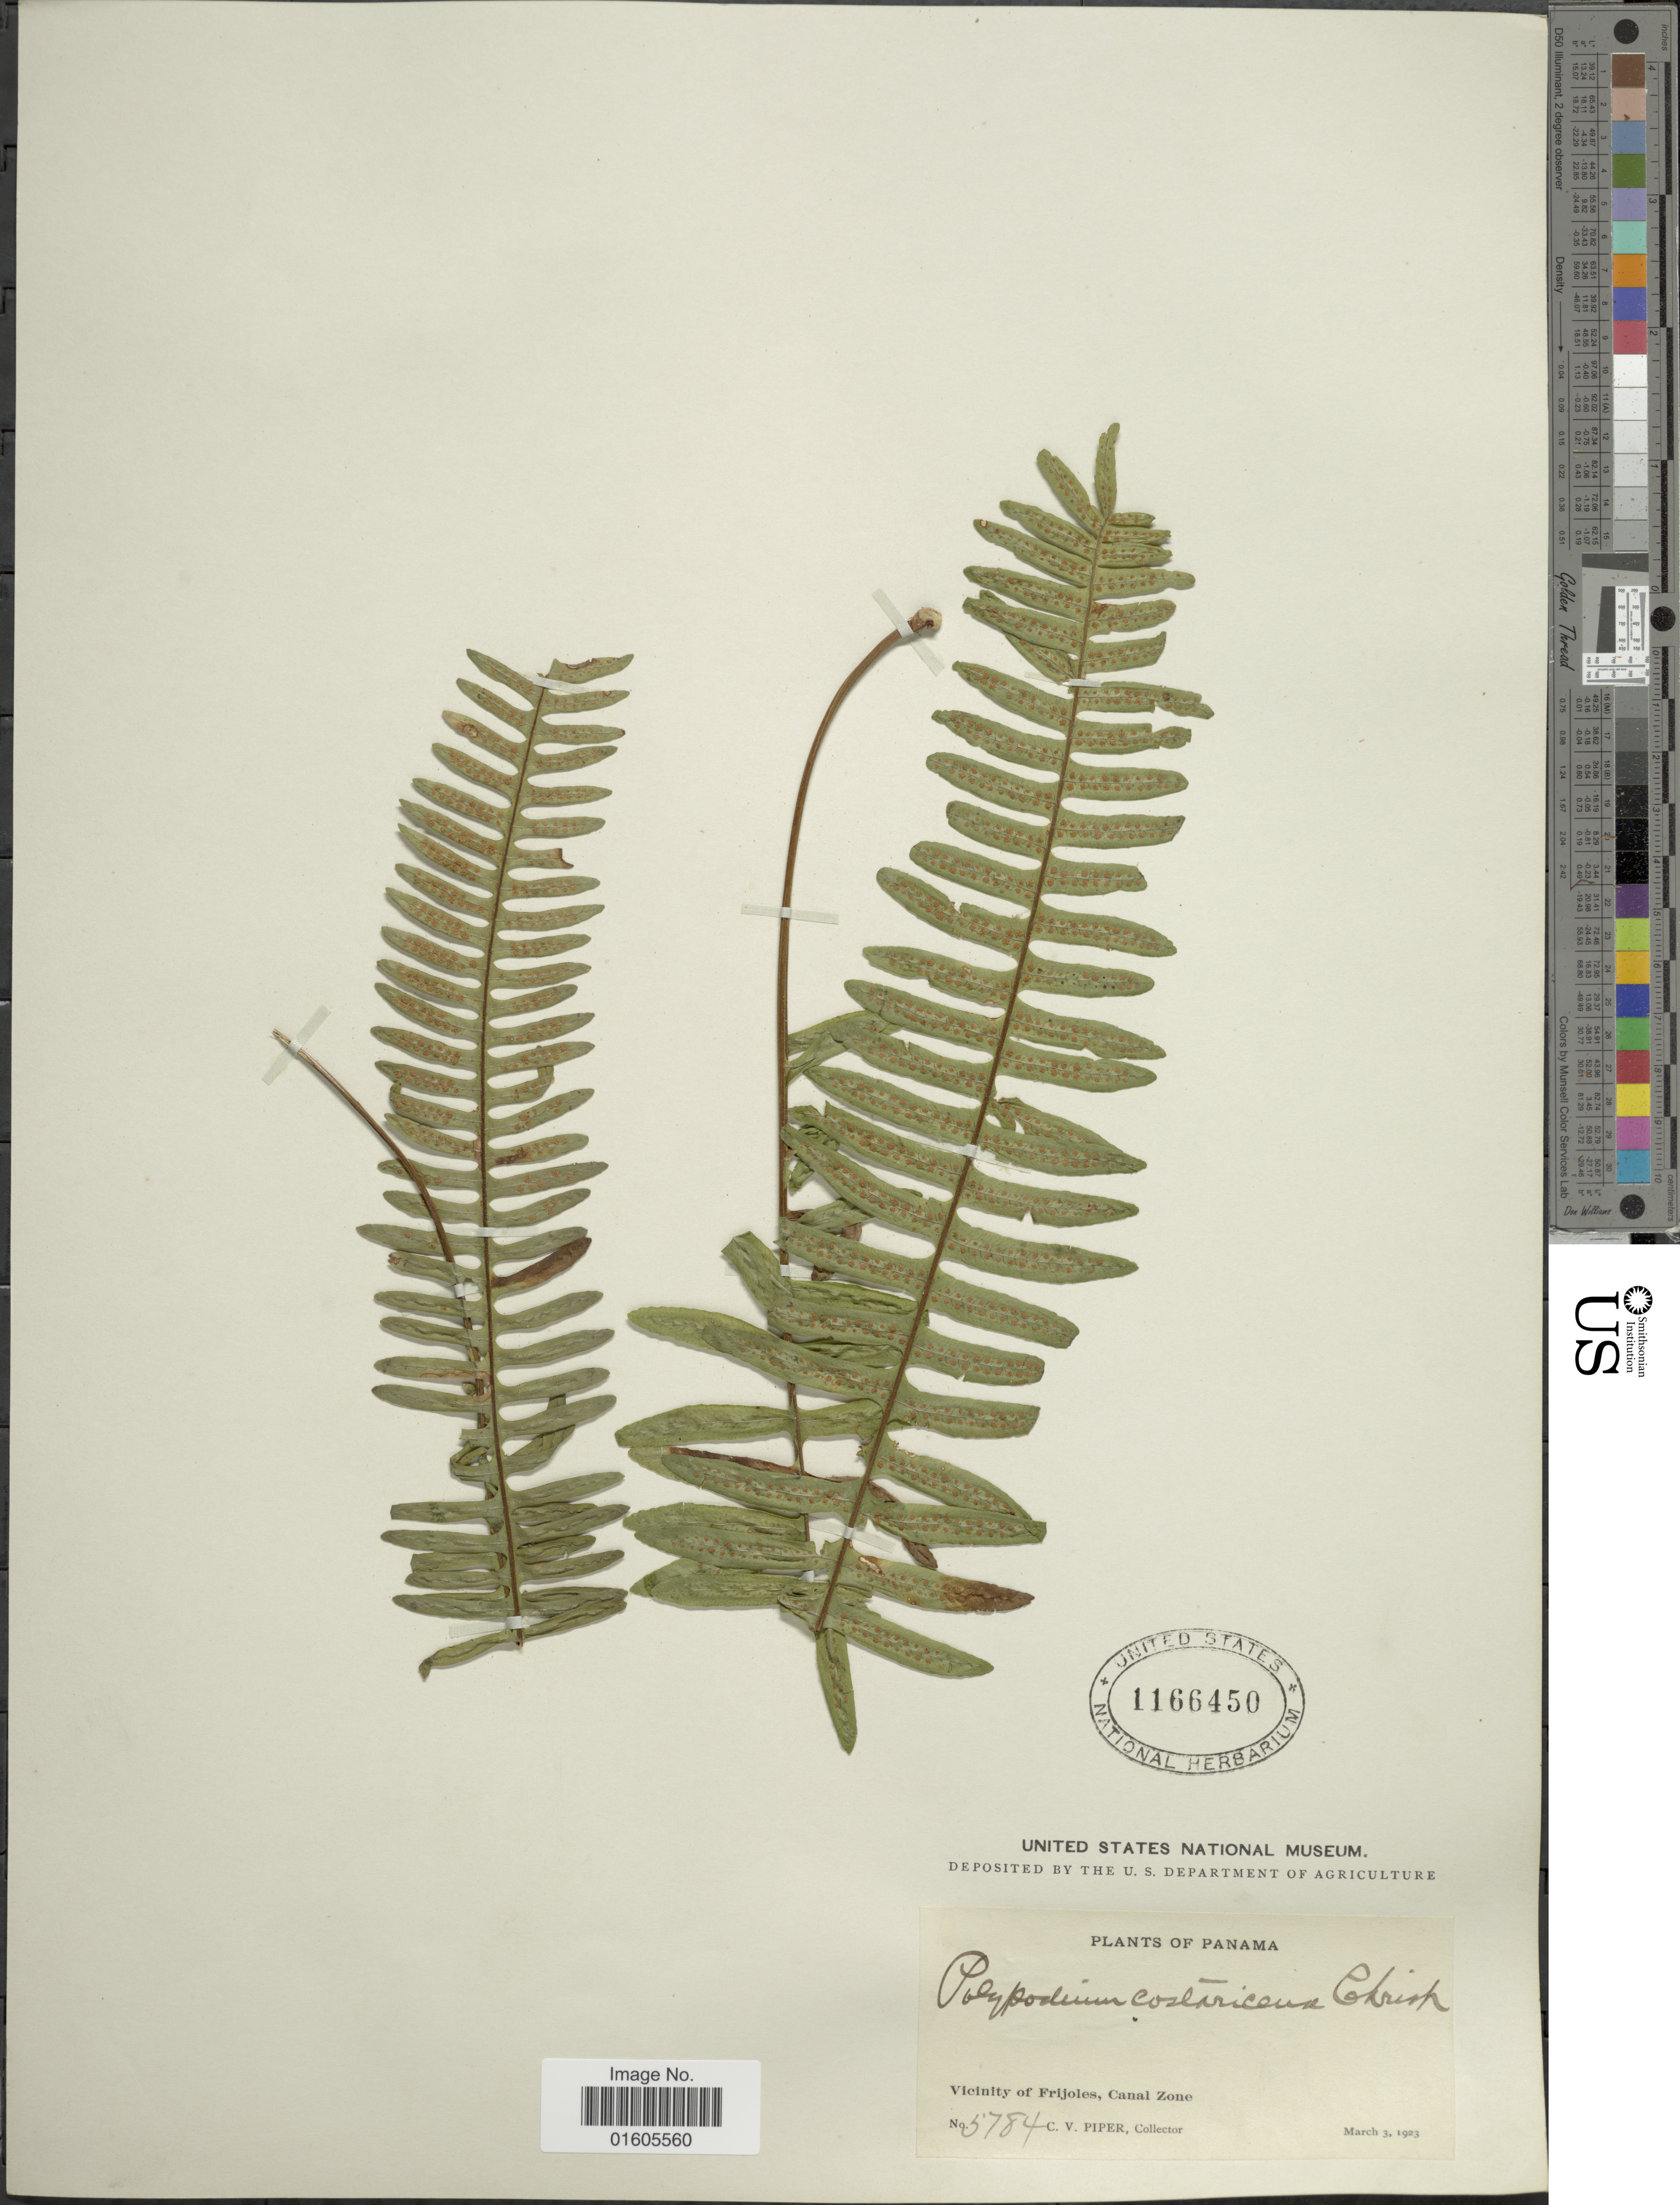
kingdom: Plantae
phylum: Tracheophyta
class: Polypodiopsida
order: Polypodiales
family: Polypodiaceae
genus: Serpocaulon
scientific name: Serpocaulon wagneri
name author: (Mett.) A.R. Sm.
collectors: C. V. Piper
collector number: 5784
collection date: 1923-03-03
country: Panama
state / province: Colón / Panamá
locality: Vicinity of Frijoles, Canal Zone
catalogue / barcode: US 1166450